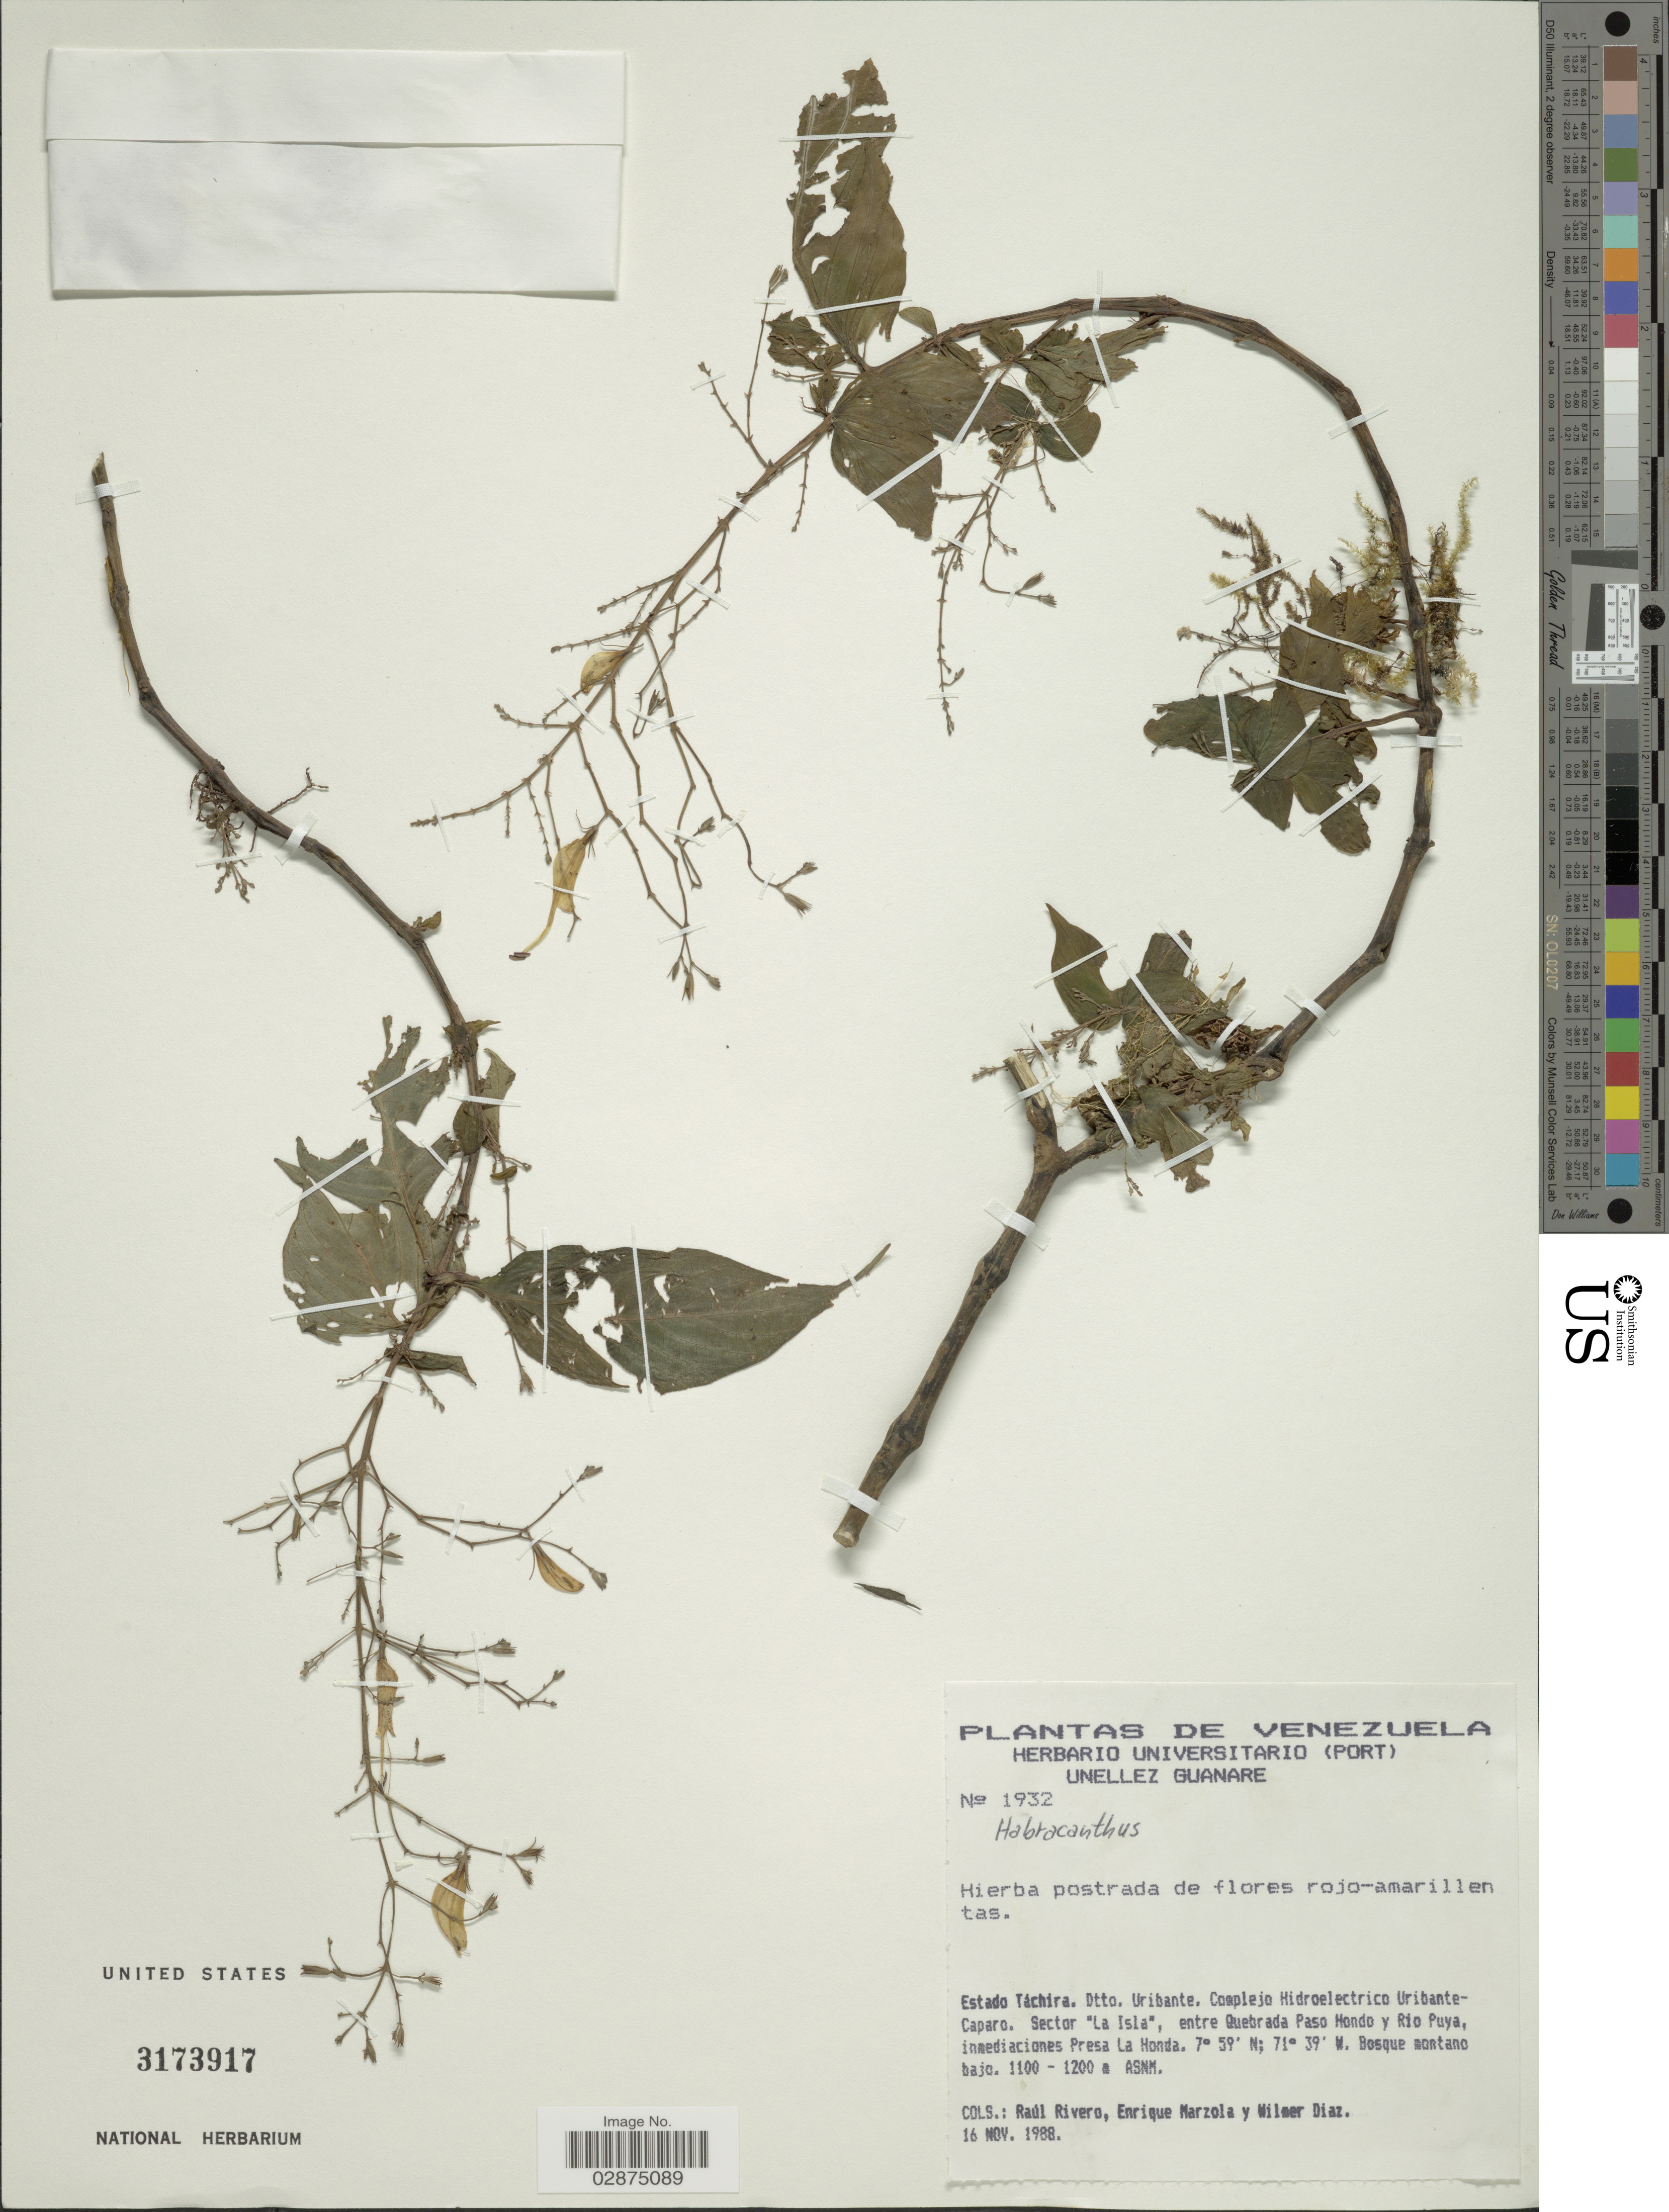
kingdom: Plantae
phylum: Tracheophyta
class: Magnoliopsida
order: Lamiales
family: Acanthaceae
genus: Habracanthus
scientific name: Habracanthus sp.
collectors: R. Rivera, E. Marzola & W. Díaz P.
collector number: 1932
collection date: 1988-11-16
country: Venezuela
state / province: Tachira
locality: Estado Táchira. Dtto. Uribante. Coaplejo Hidroelectrico Uribante-Caparo. Sector "La Isla", entre Quebrada Paso Hondo y Rio Puya, inmediaciones Presa La Honda.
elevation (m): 1100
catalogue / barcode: US 3173917